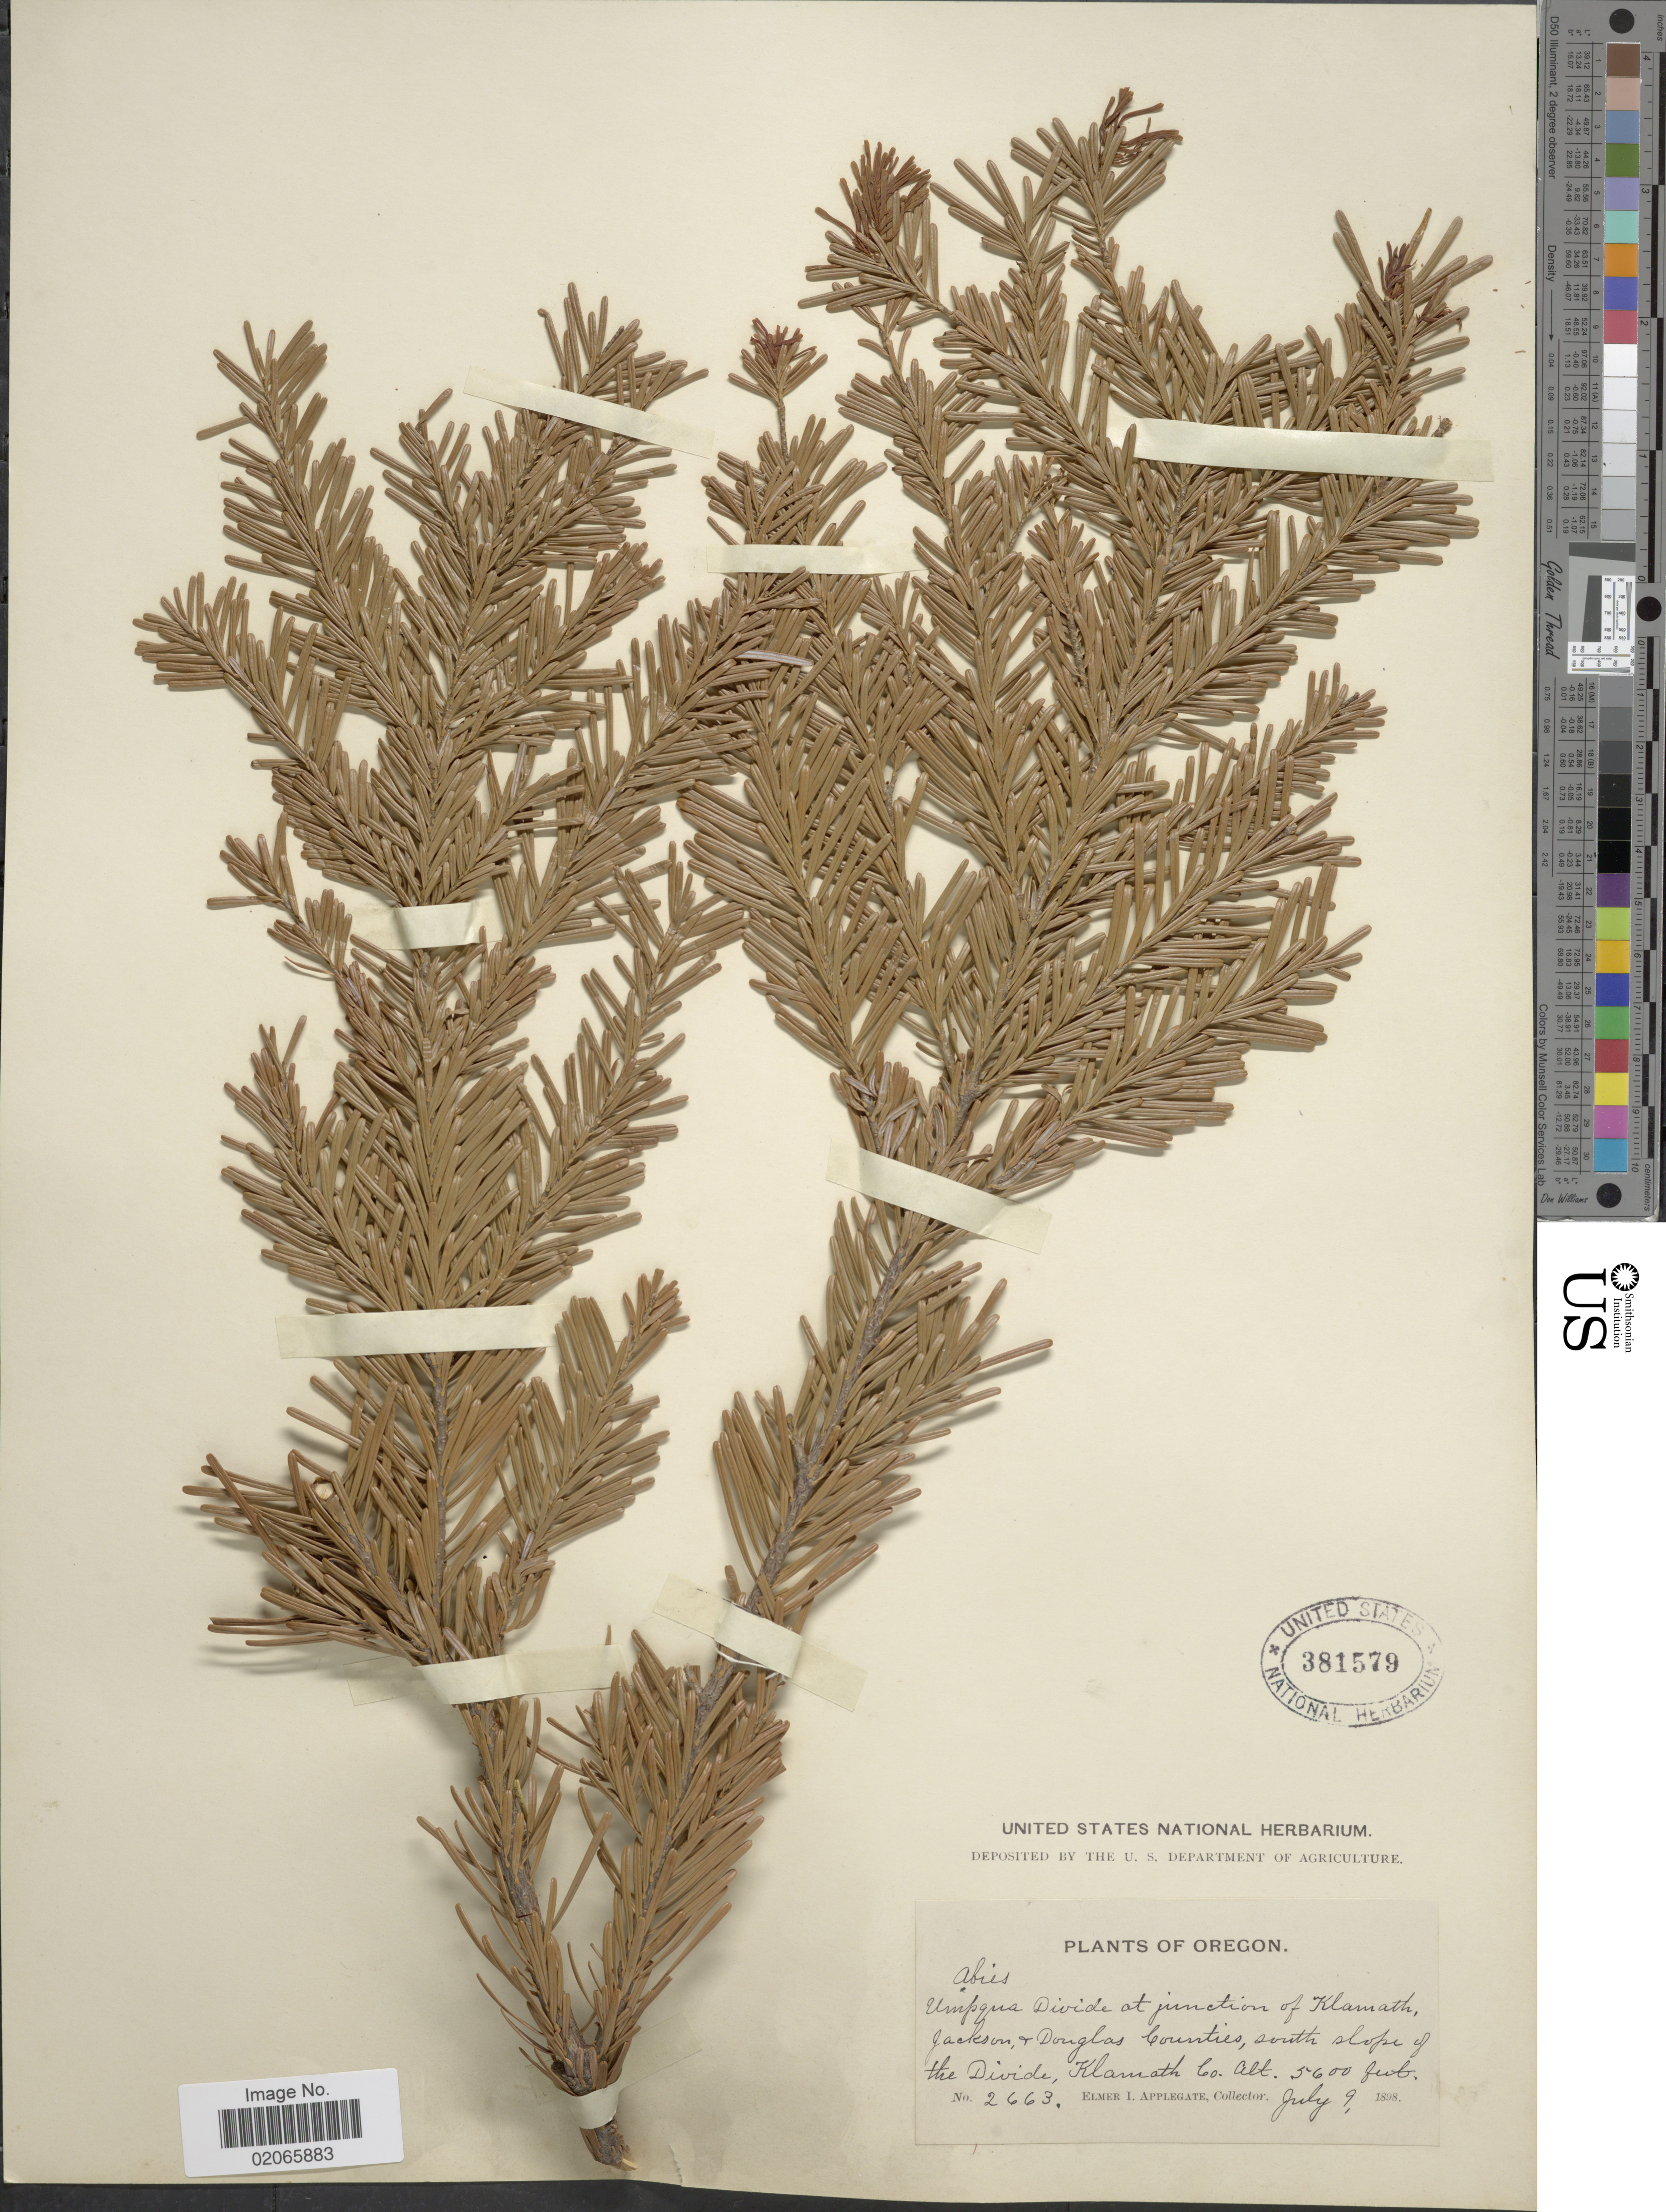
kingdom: Plantae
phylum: Tracheophyta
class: Pinopsida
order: Pinales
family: Pinaceae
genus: Abies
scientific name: Abies sp.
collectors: E. I. Applegate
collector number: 2663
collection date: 1898-07-09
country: United States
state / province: Oregon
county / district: Klamath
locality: Umpqua Divide at junction of Klamath, Jackson + Douglas Counties, south slope of the Divide, Klamath Co.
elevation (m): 1707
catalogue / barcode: US 381579